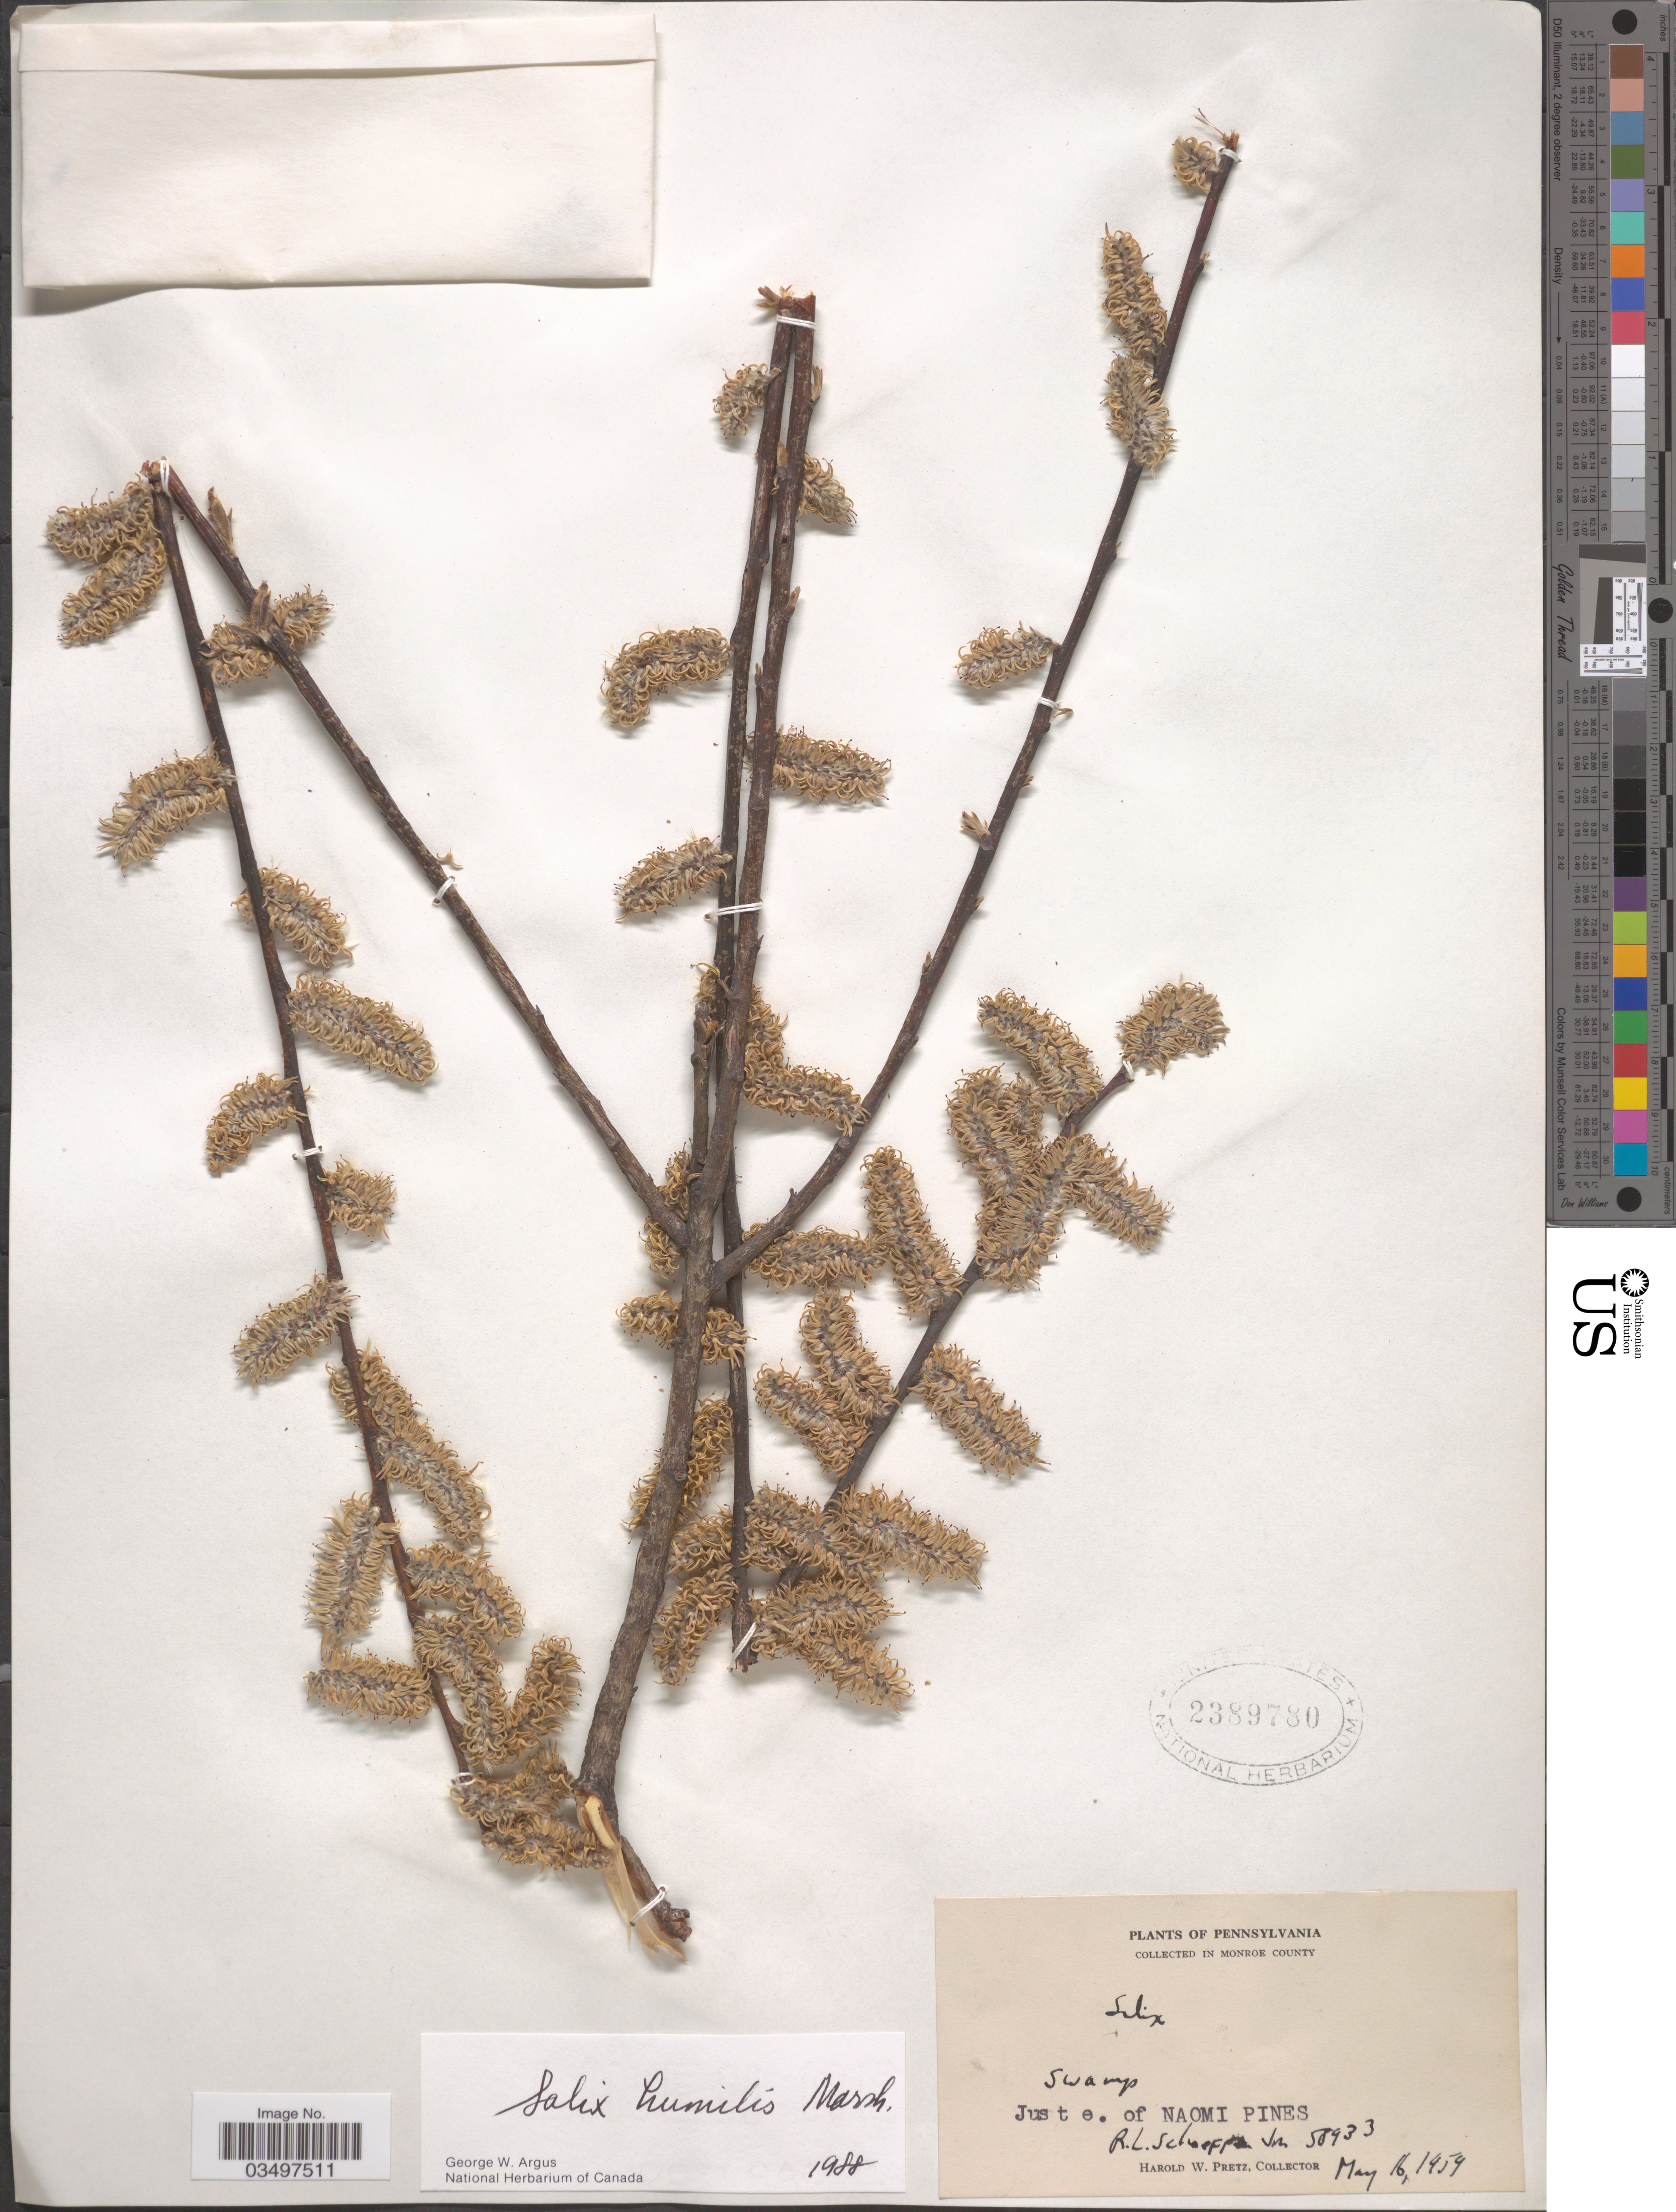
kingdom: Plantae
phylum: Tracheophyta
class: Magnoliopsida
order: Malpighiales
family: Salicaceae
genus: Salix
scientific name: Salix humilis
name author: Marshall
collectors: H. W. Pretz & R. L. Schaeffer Jr.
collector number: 58933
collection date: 1959-05-16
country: United States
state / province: Pennsylvania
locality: In Monroe County. Just e. of Naomi Pines.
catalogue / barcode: US 2389780